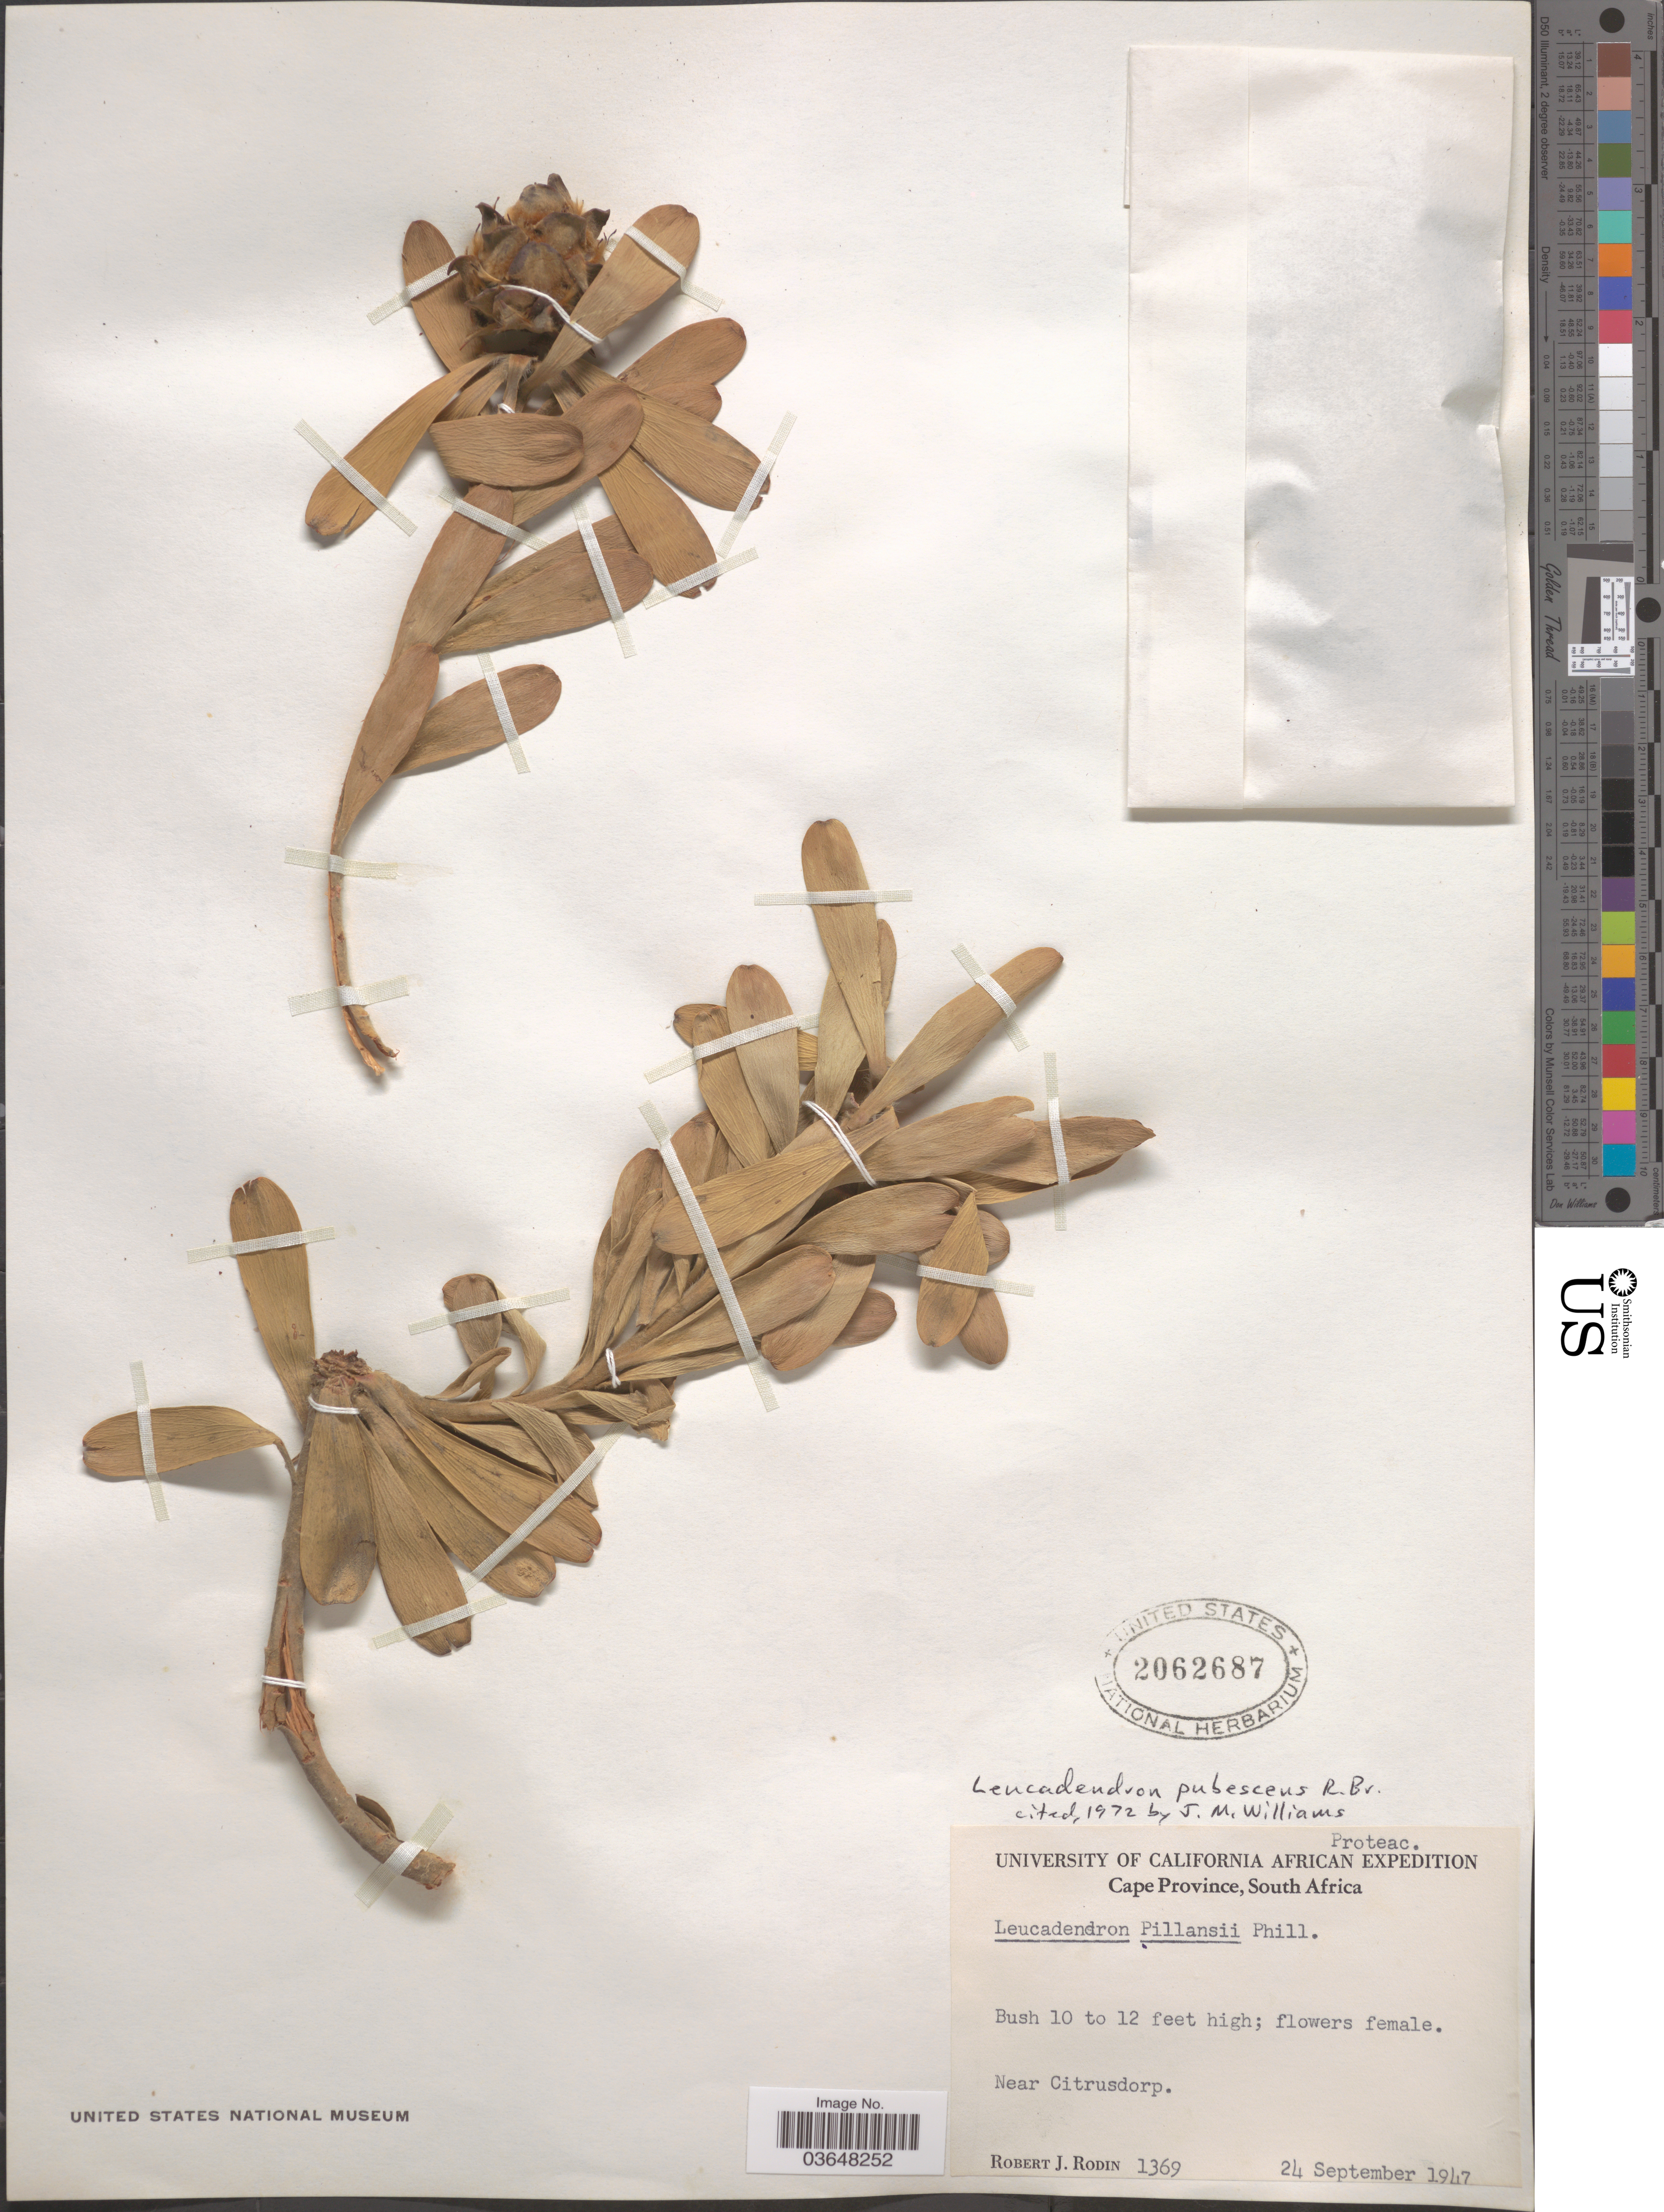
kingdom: Plantae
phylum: Tracheophyta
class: Magnoliopsida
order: Proteales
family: Proteaceae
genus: Leucadendron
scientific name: Leucadendron pubescens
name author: R. Br.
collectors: R. J. Rodin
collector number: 1369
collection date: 1947-09-24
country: South Africa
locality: Near Citrusdorp.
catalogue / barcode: US 2062687